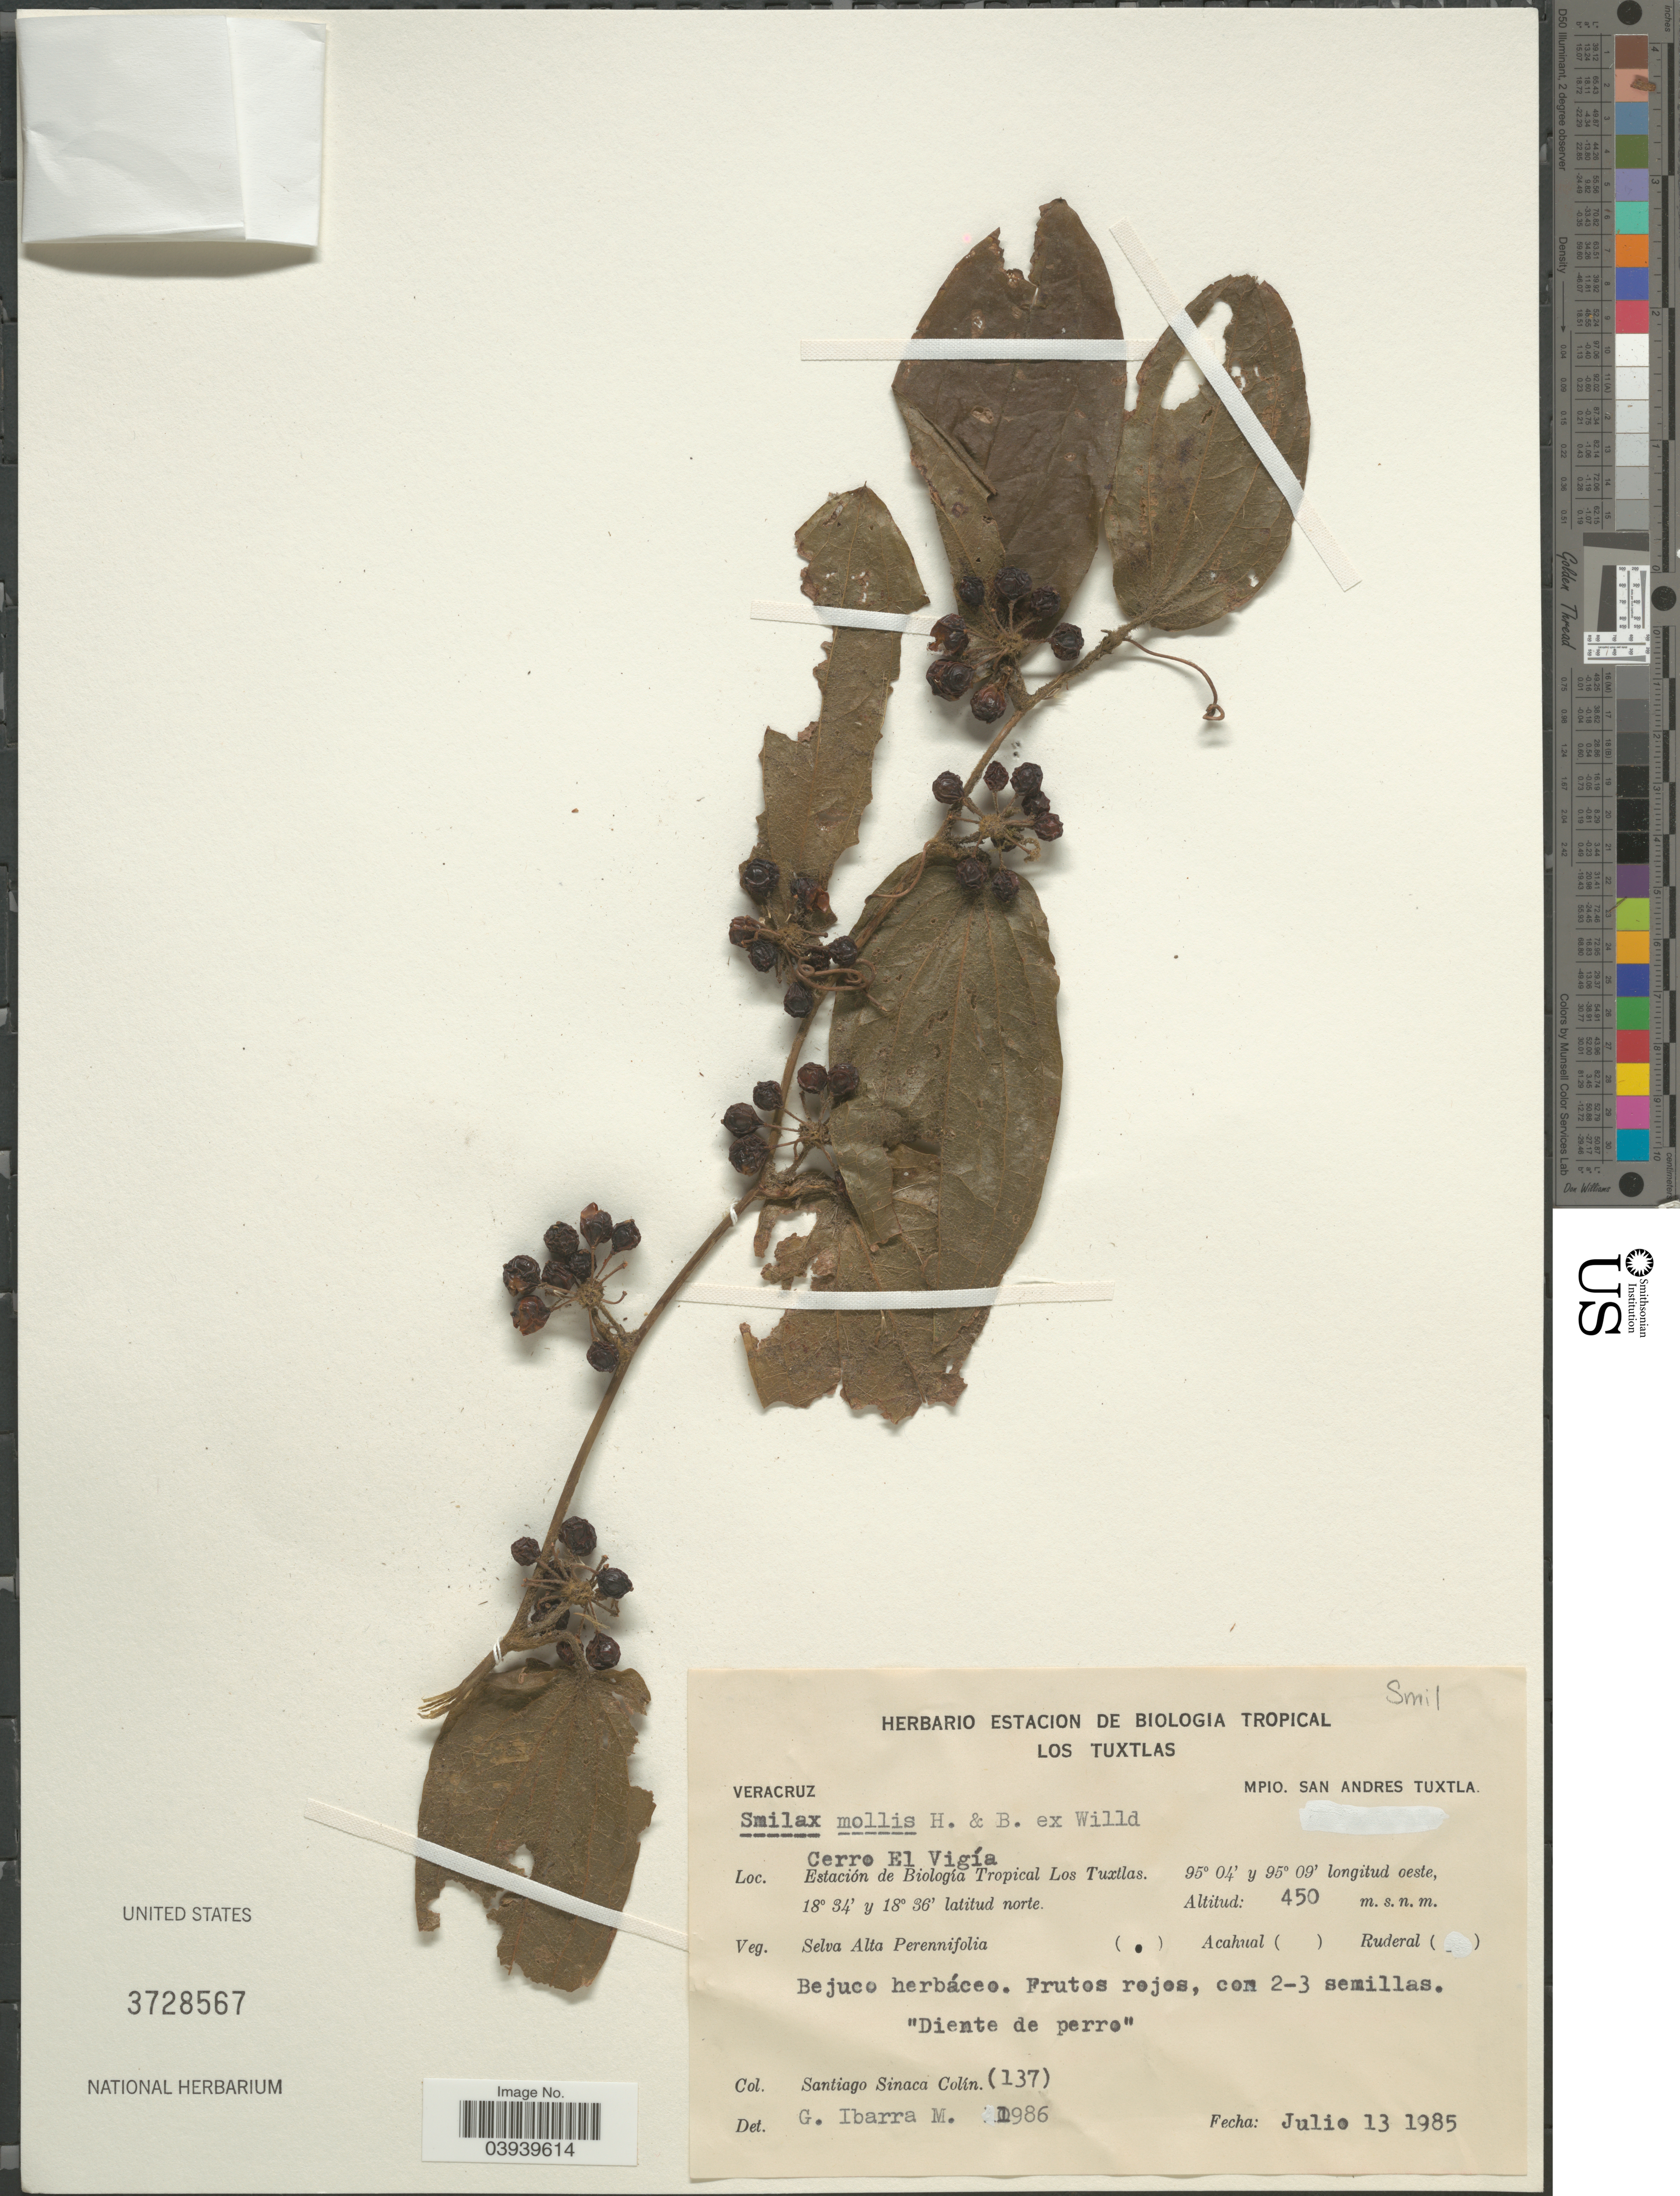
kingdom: Plantae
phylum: Tracheophyta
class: Liliopsida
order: Liliales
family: Smilacaceae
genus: Smilax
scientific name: Smilax mollis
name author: Humb. & Bonpl. ex Willd.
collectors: S. Sinaca-Colin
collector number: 137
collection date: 1985-07-13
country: Mexico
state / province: Veracruz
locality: Veracruz. Mpio. San Andres Tuxtla. Cerro El Vigía. Estación de Biología Tropical Los Tuxtlas.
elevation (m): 450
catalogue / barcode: US 3728567